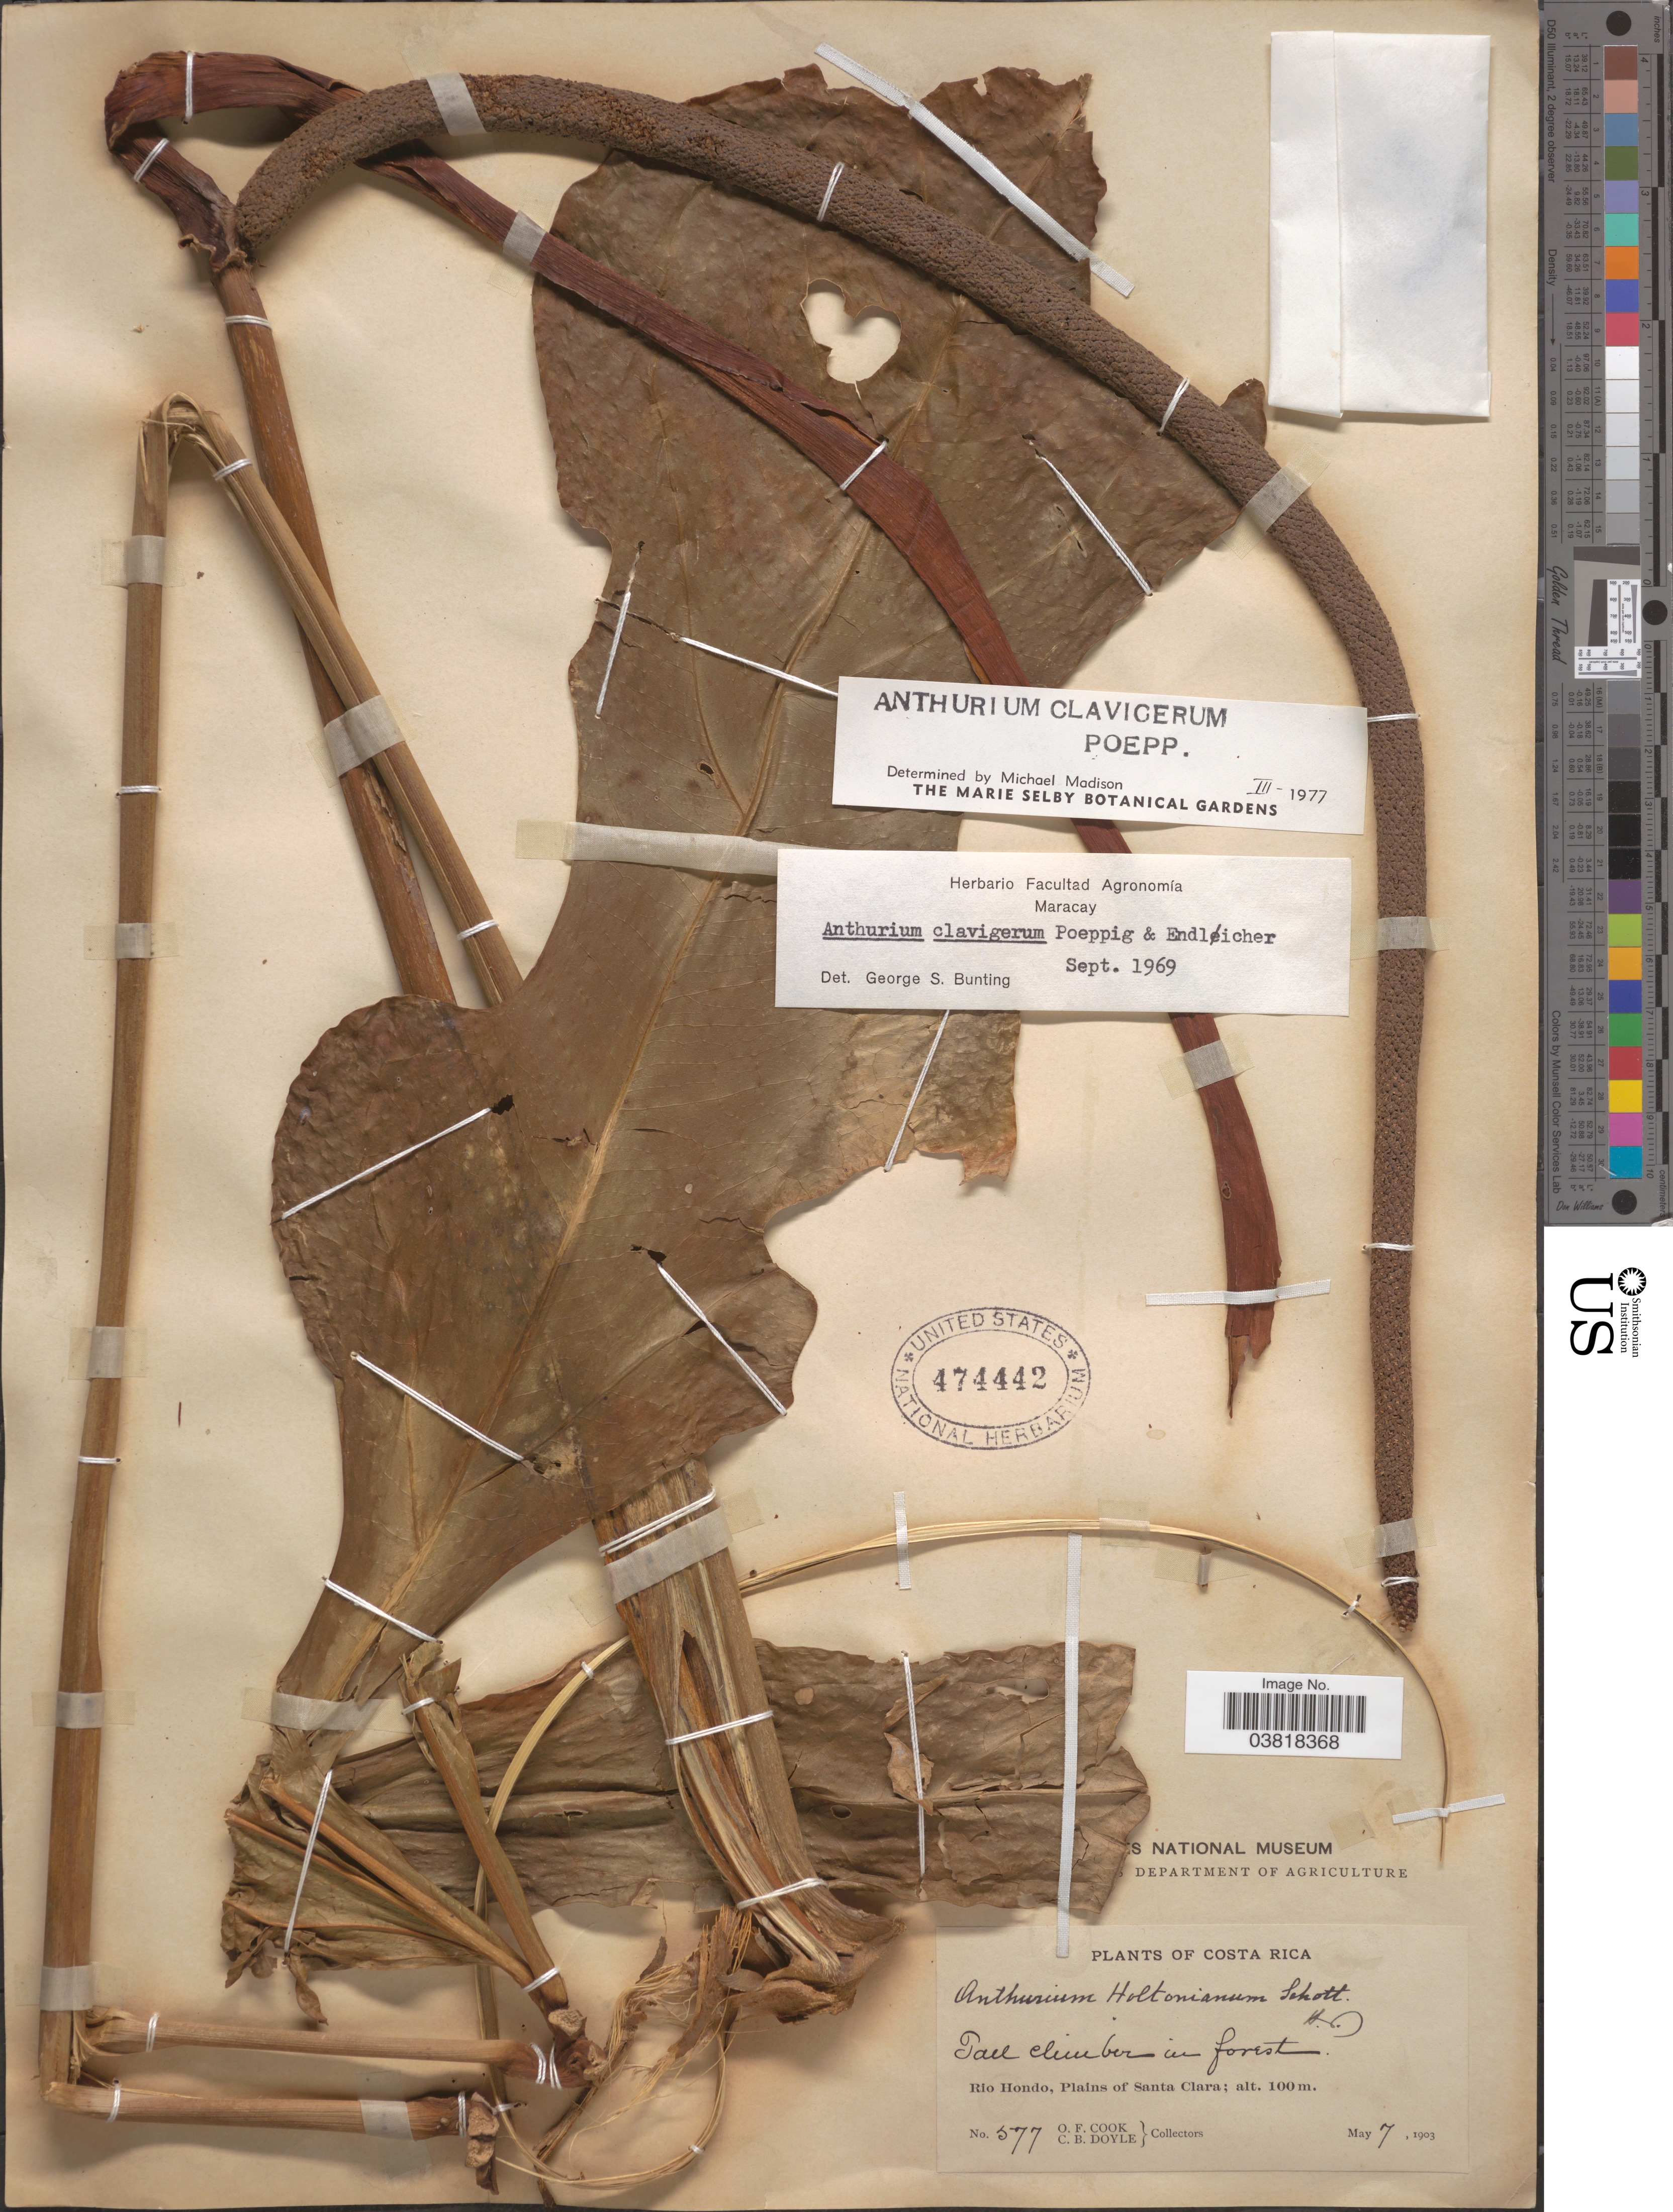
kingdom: Plantae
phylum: Tracheophyta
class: Liliopsida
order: Alismatales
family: Araceae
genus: Anthurium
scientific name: Anthurium clavigerum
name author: Poepp. & Endl.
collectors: O. F. Cook & C. Doyle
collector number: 577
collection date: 1903-05-07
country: Costa Rica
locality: Rio Hondo, Plains of Santa Clara.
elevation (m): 100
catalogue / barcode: US 474442